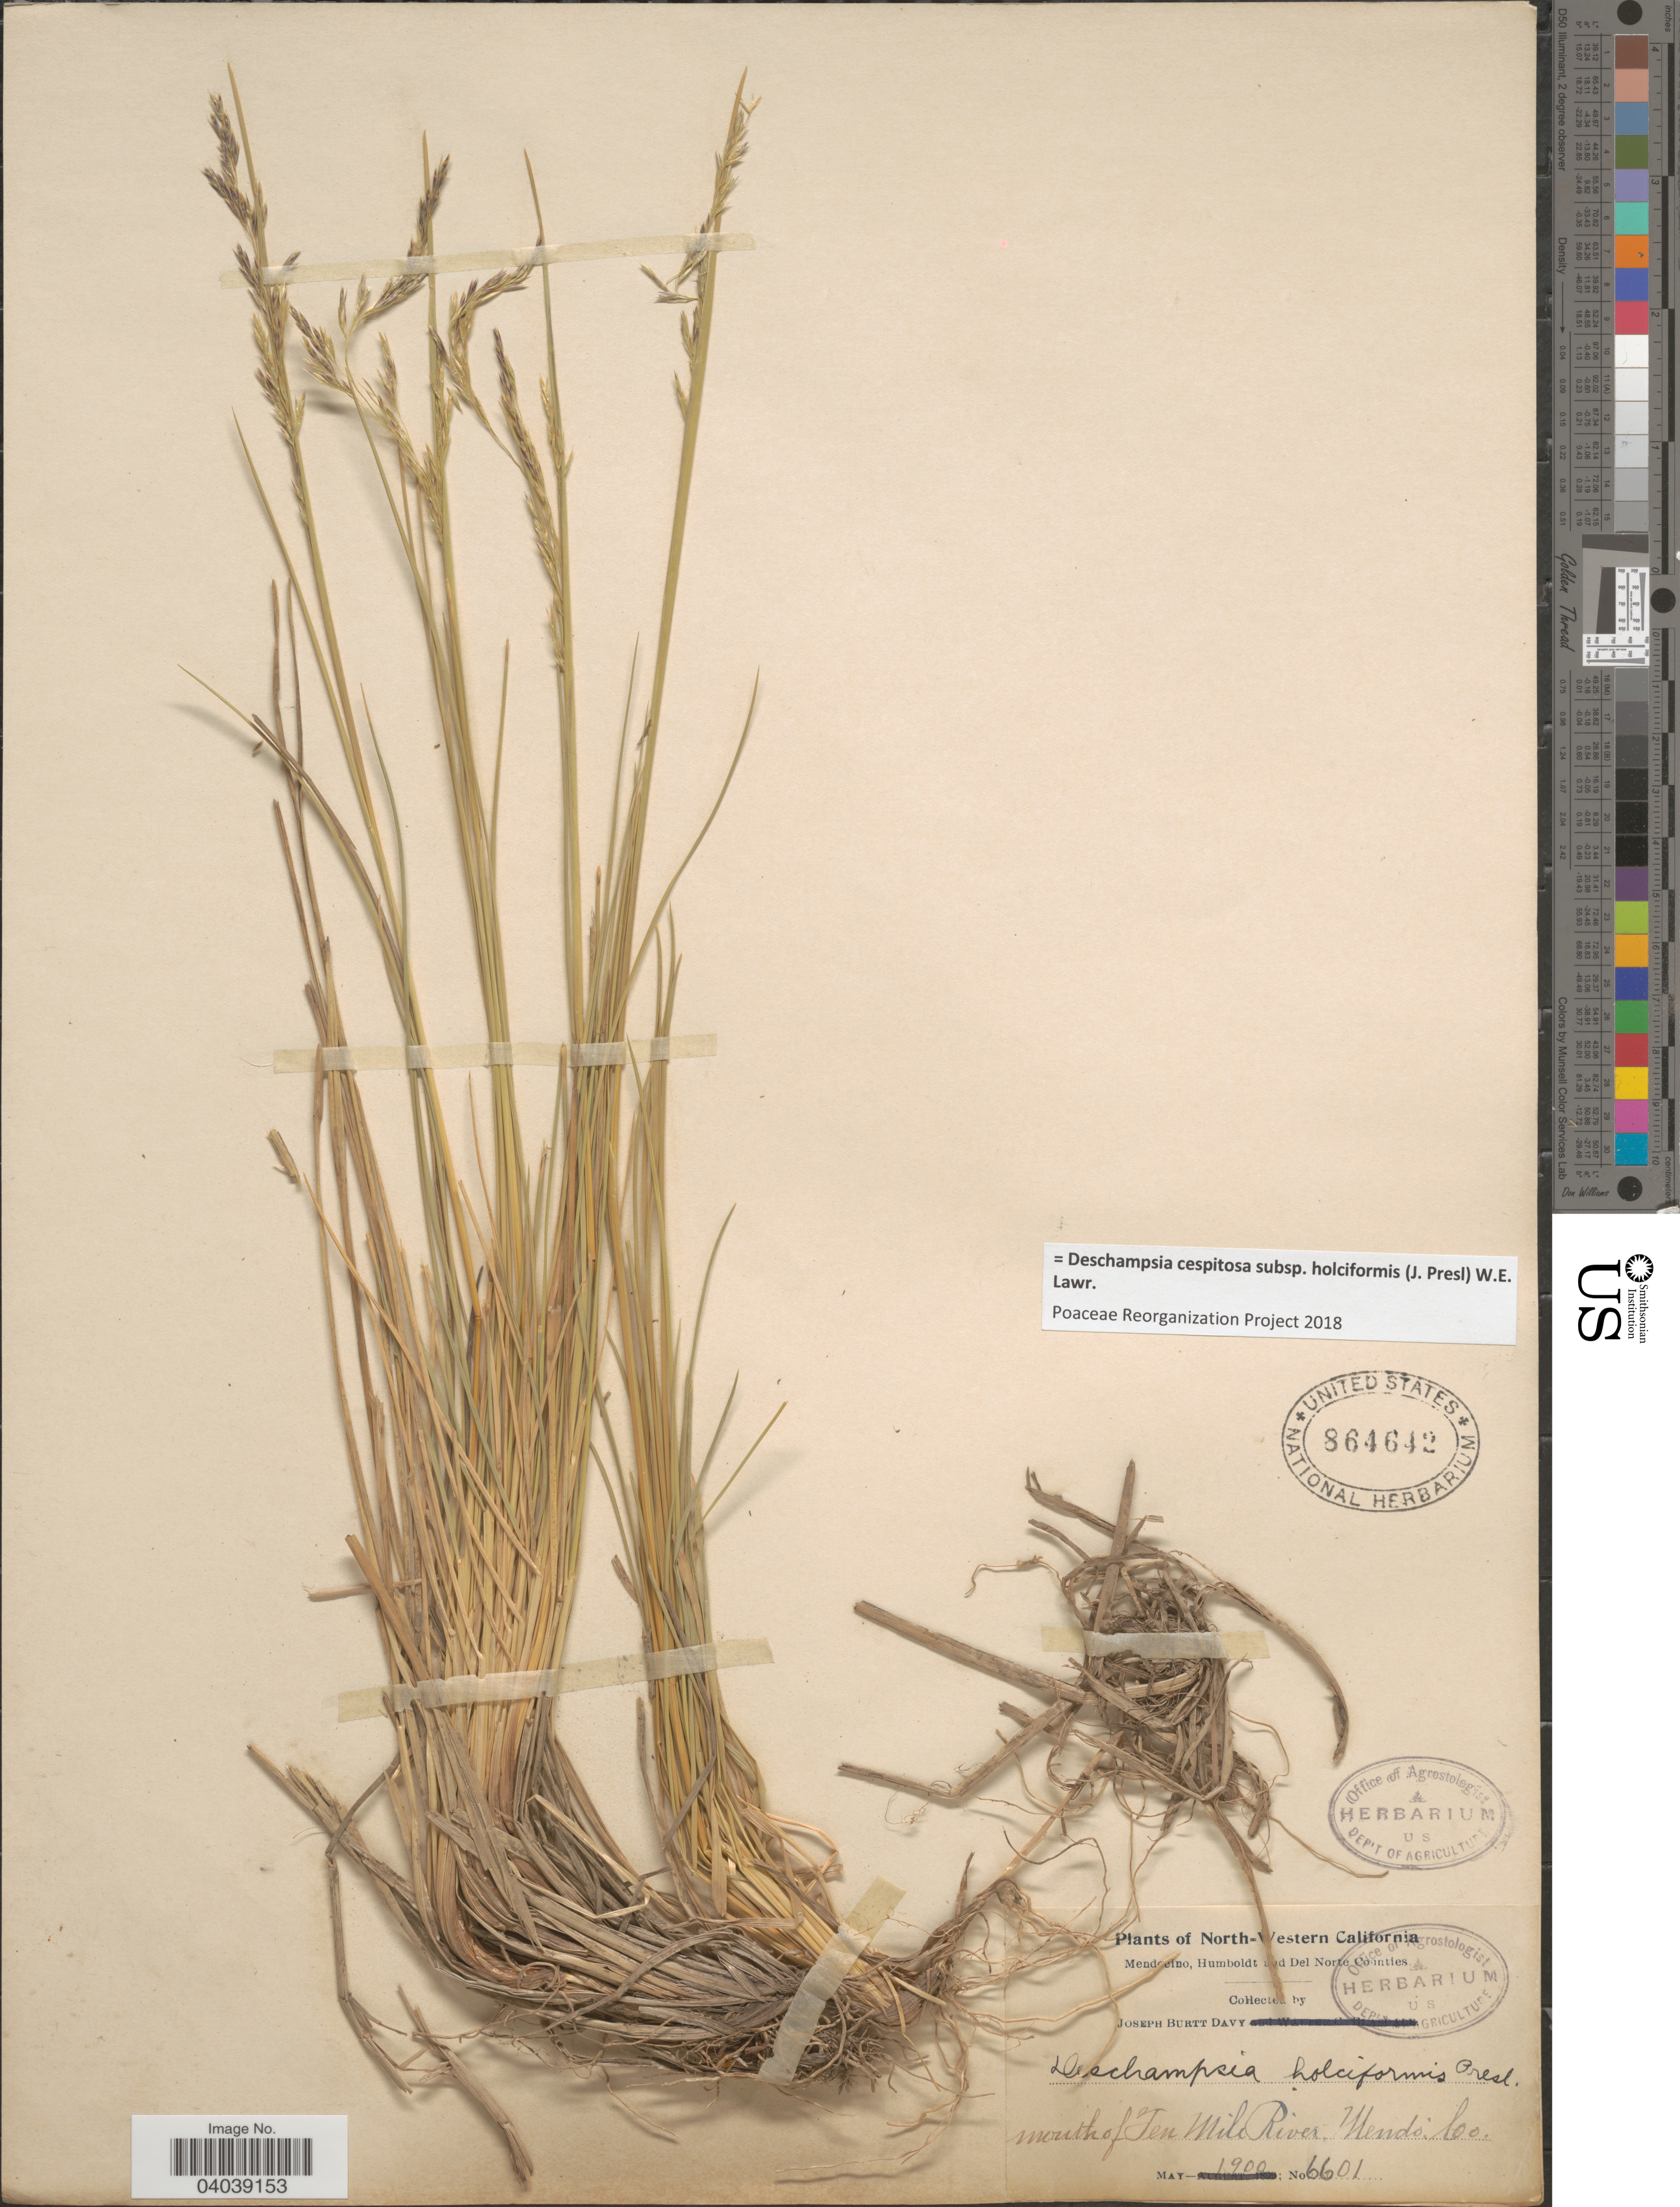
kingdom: Plantae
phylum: Tracheophyta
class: Liliopsida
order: Poales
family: Poaceae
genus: Deschampsia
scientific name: Deschampsia cespitosa subsp. holciformis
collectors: J. Burtt Davy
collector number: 6601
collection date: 1900-05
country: United States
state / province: California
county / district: Mendocino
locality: North-Western California. Mouth of Ten Mile River. Mendocino Co.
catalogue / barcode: US 864642